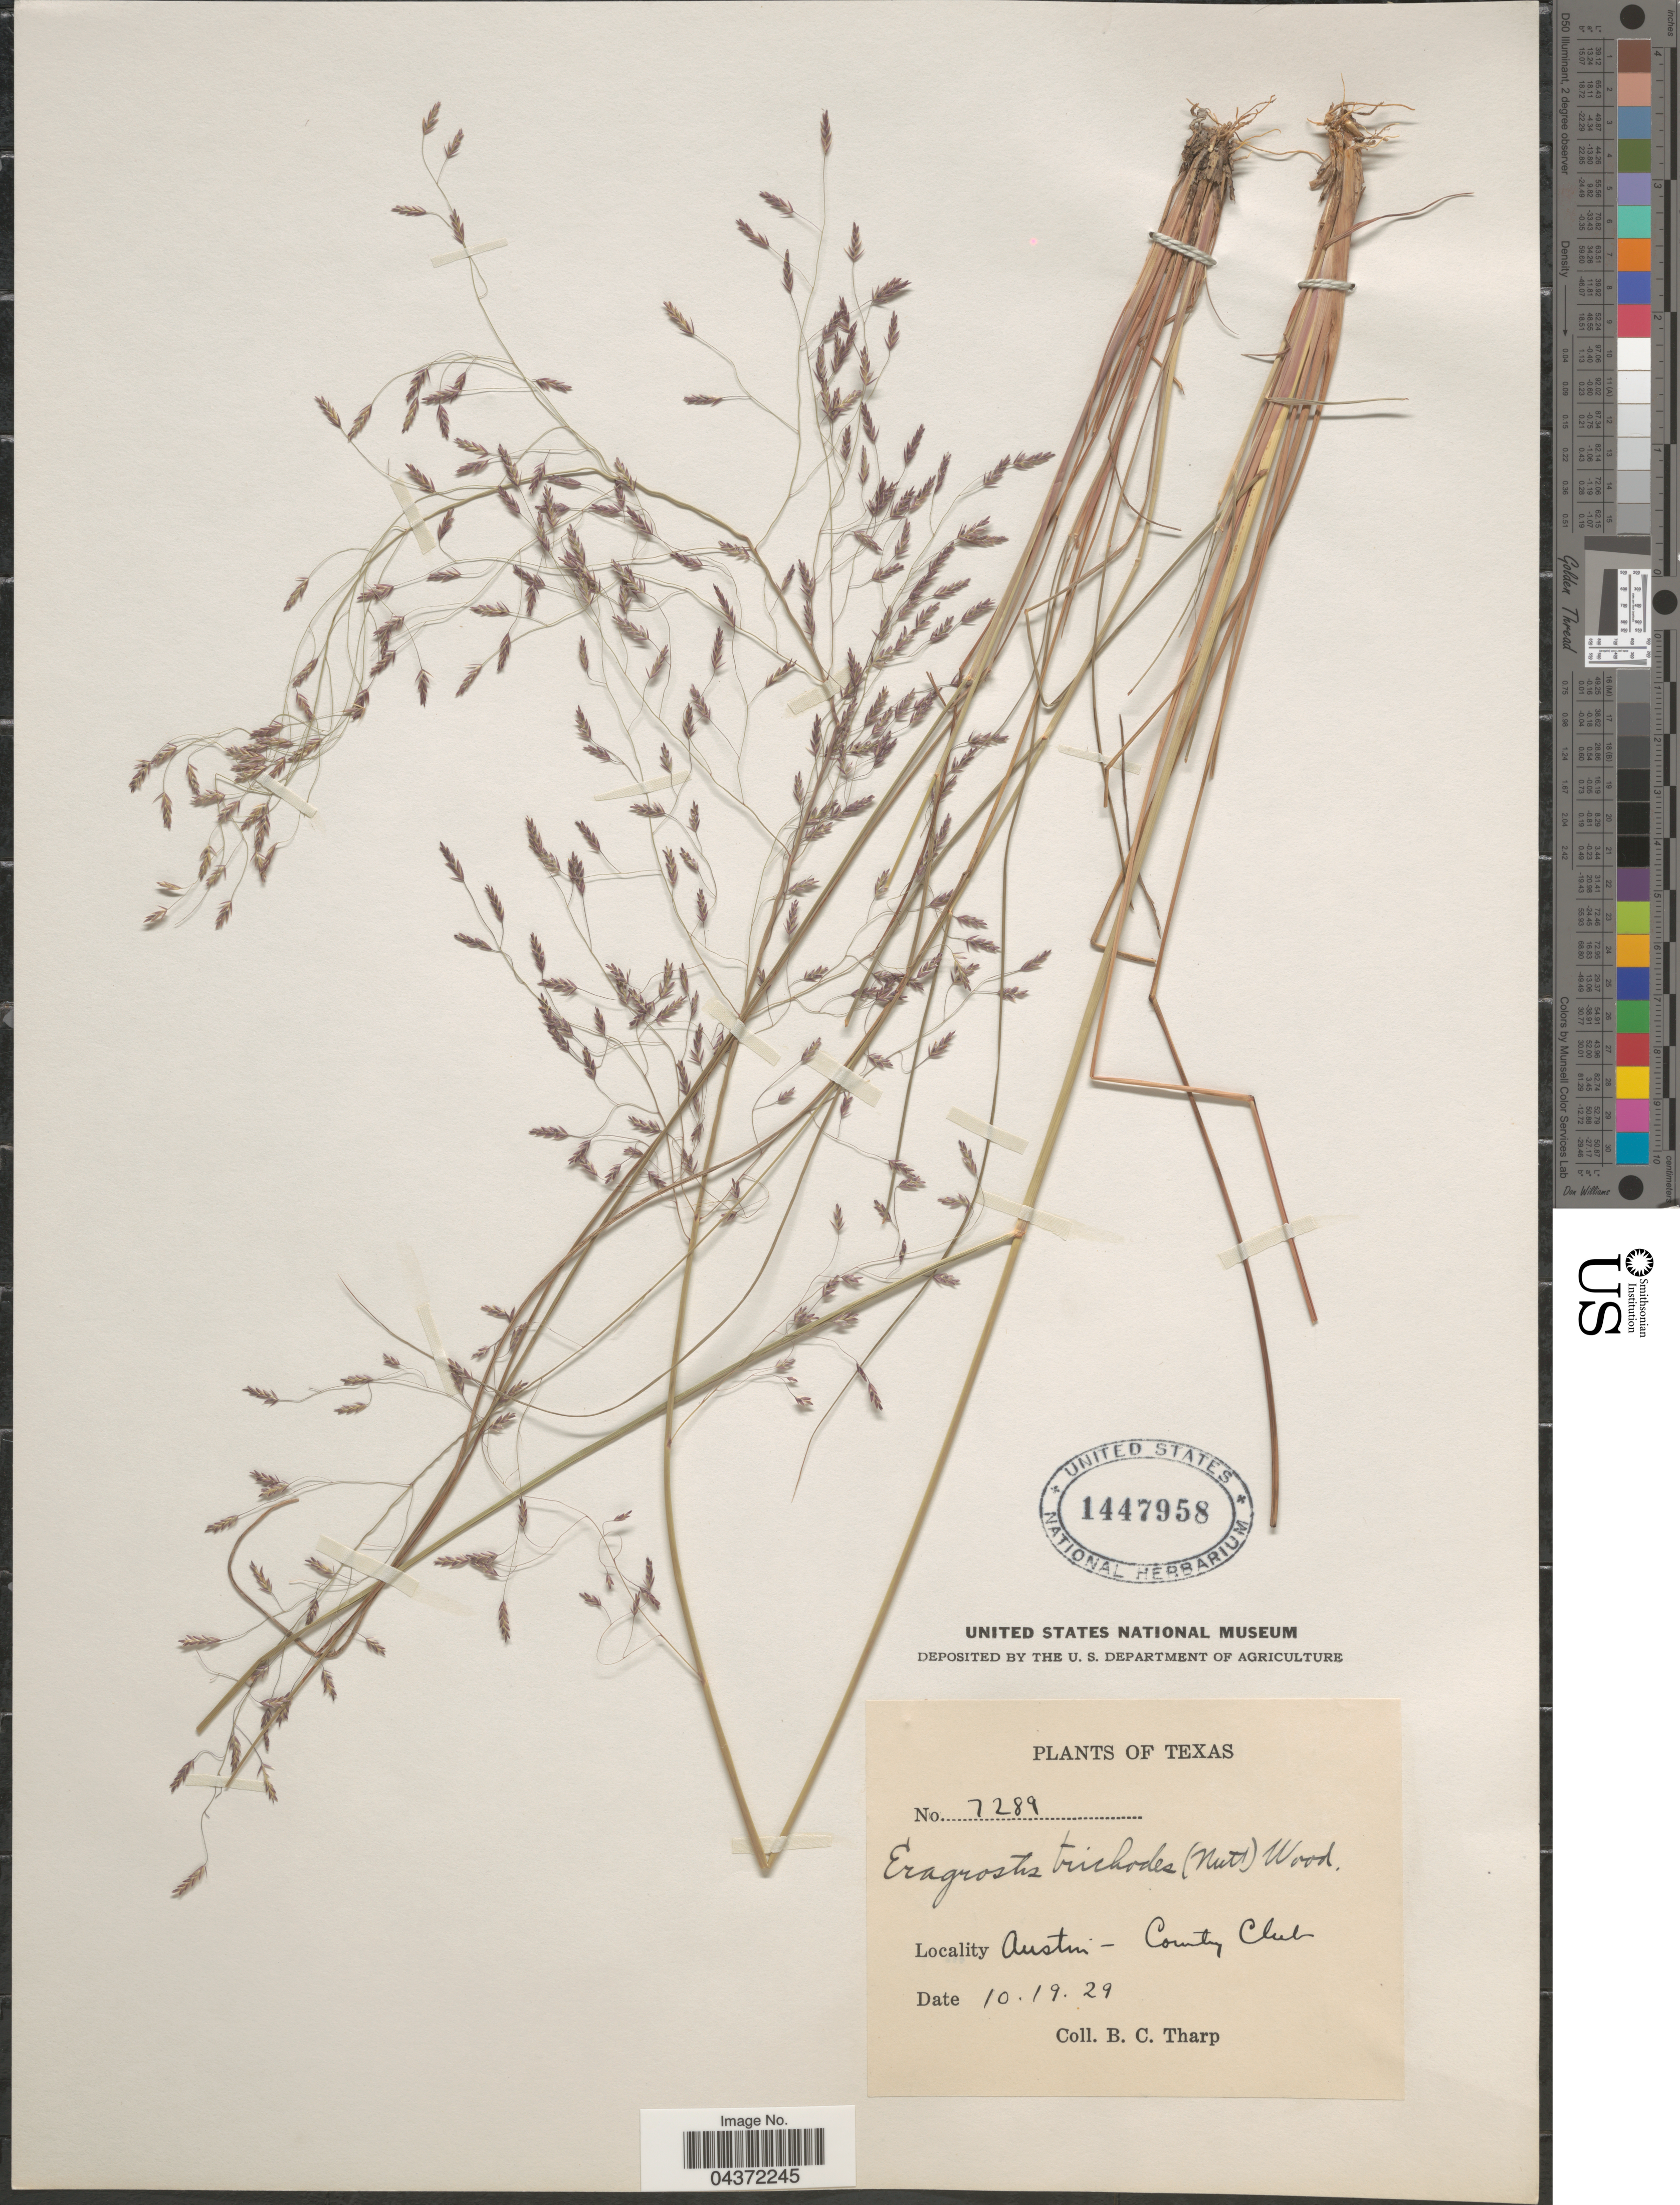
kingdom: Plantae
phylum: Tracheophyta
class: Liliopsida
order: Poales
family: Poaceae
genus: Eragrostis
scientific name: Eragrostis trichodes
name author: (Nutt.) Alph. Wood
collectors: B. C. Tharp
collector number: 7289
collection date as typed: Transcribed d/m/y: 19/10/29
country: United States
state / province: Texas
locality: Austin - County Club.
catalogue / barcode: US 1447958